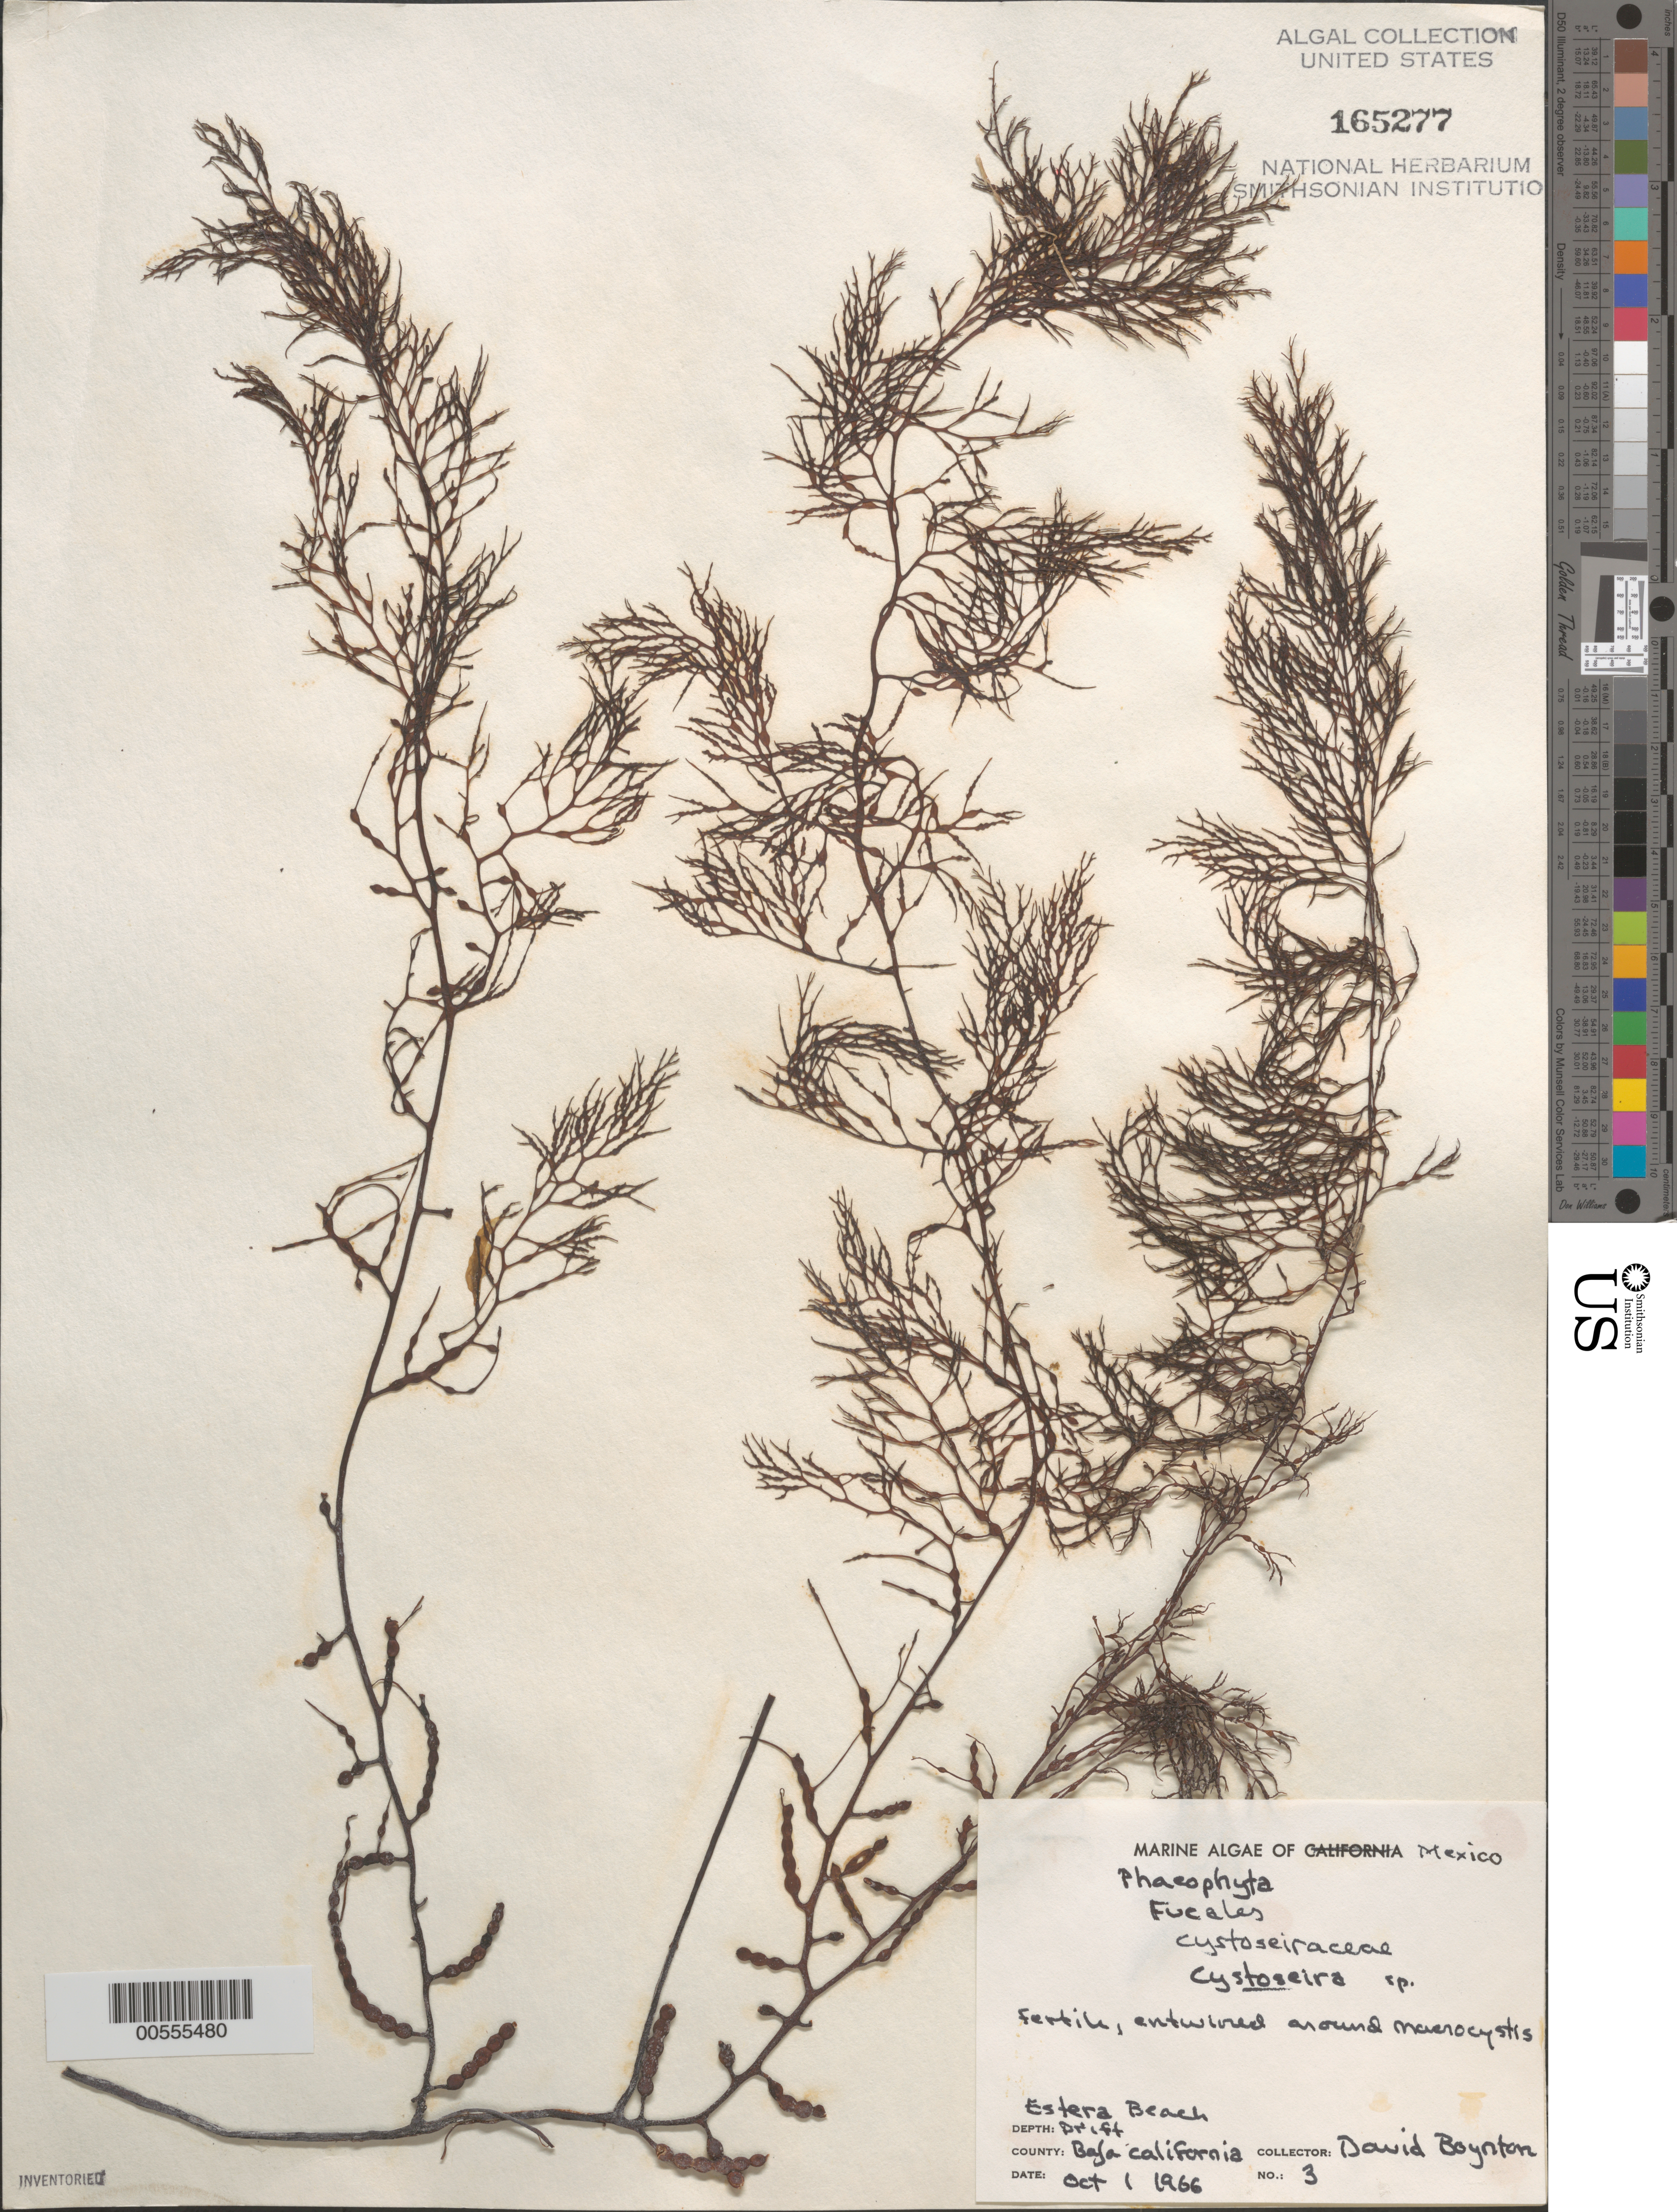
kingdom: Chromista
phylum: Ochrophyta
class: Phaeophyceae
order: Fucales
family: Sargassaceae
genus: Cystoseira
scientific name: Cystoseira sp.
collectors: D. Boynton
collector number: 3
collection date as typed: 01 Oct 1966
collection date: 1966-10-01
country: Mexico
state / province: Baja California Norte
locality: Estero Beach (Estera Beach)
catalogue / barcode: US 165277